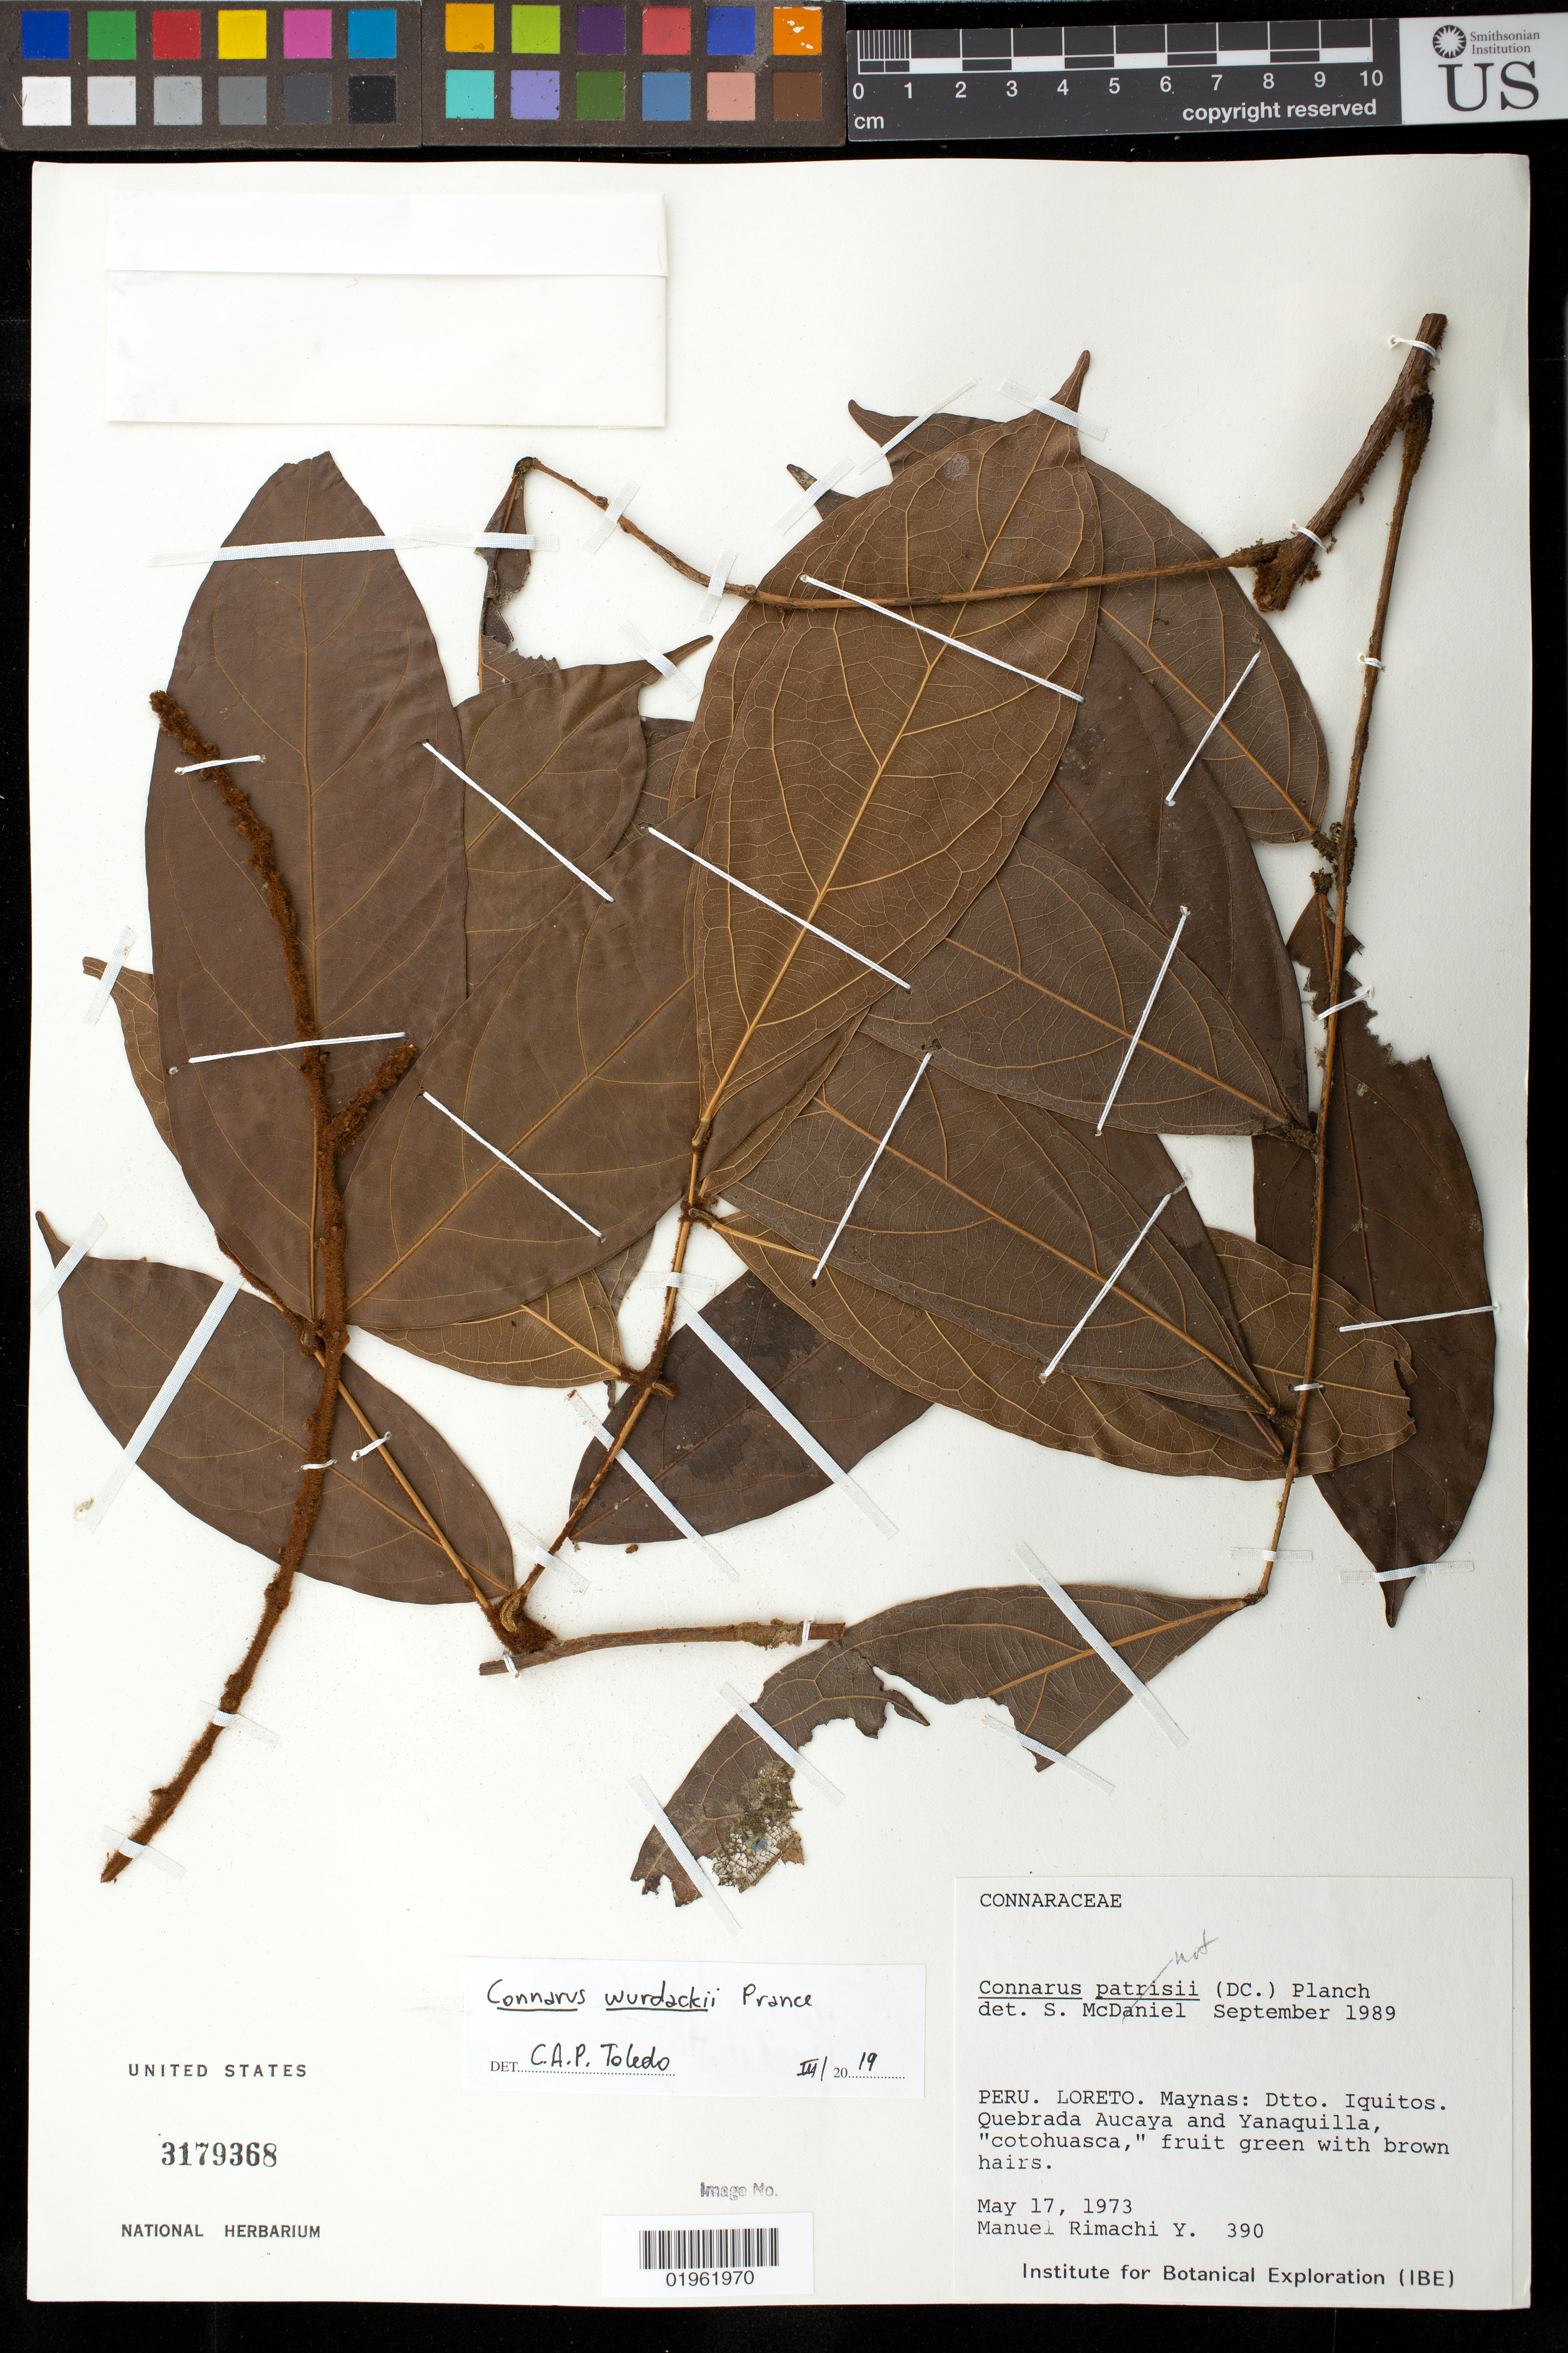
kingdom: Plantae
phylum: Tracheophyta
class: Magnoliopsida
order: Oxalidales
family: Connaraceae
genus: Connarus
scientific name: Connarus wurdackii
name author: Prance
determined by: Toledo, Cassio Augusto Patrocinio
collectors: M. Rimachi Y.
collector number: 390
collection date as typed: May 17, 1973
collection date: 1973-05-17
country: Peru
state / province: Loreto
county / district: Maynas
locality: Dtto. Iquitos. Quebrada Aucaya and Yanaquilla.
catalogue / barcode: US 3179368